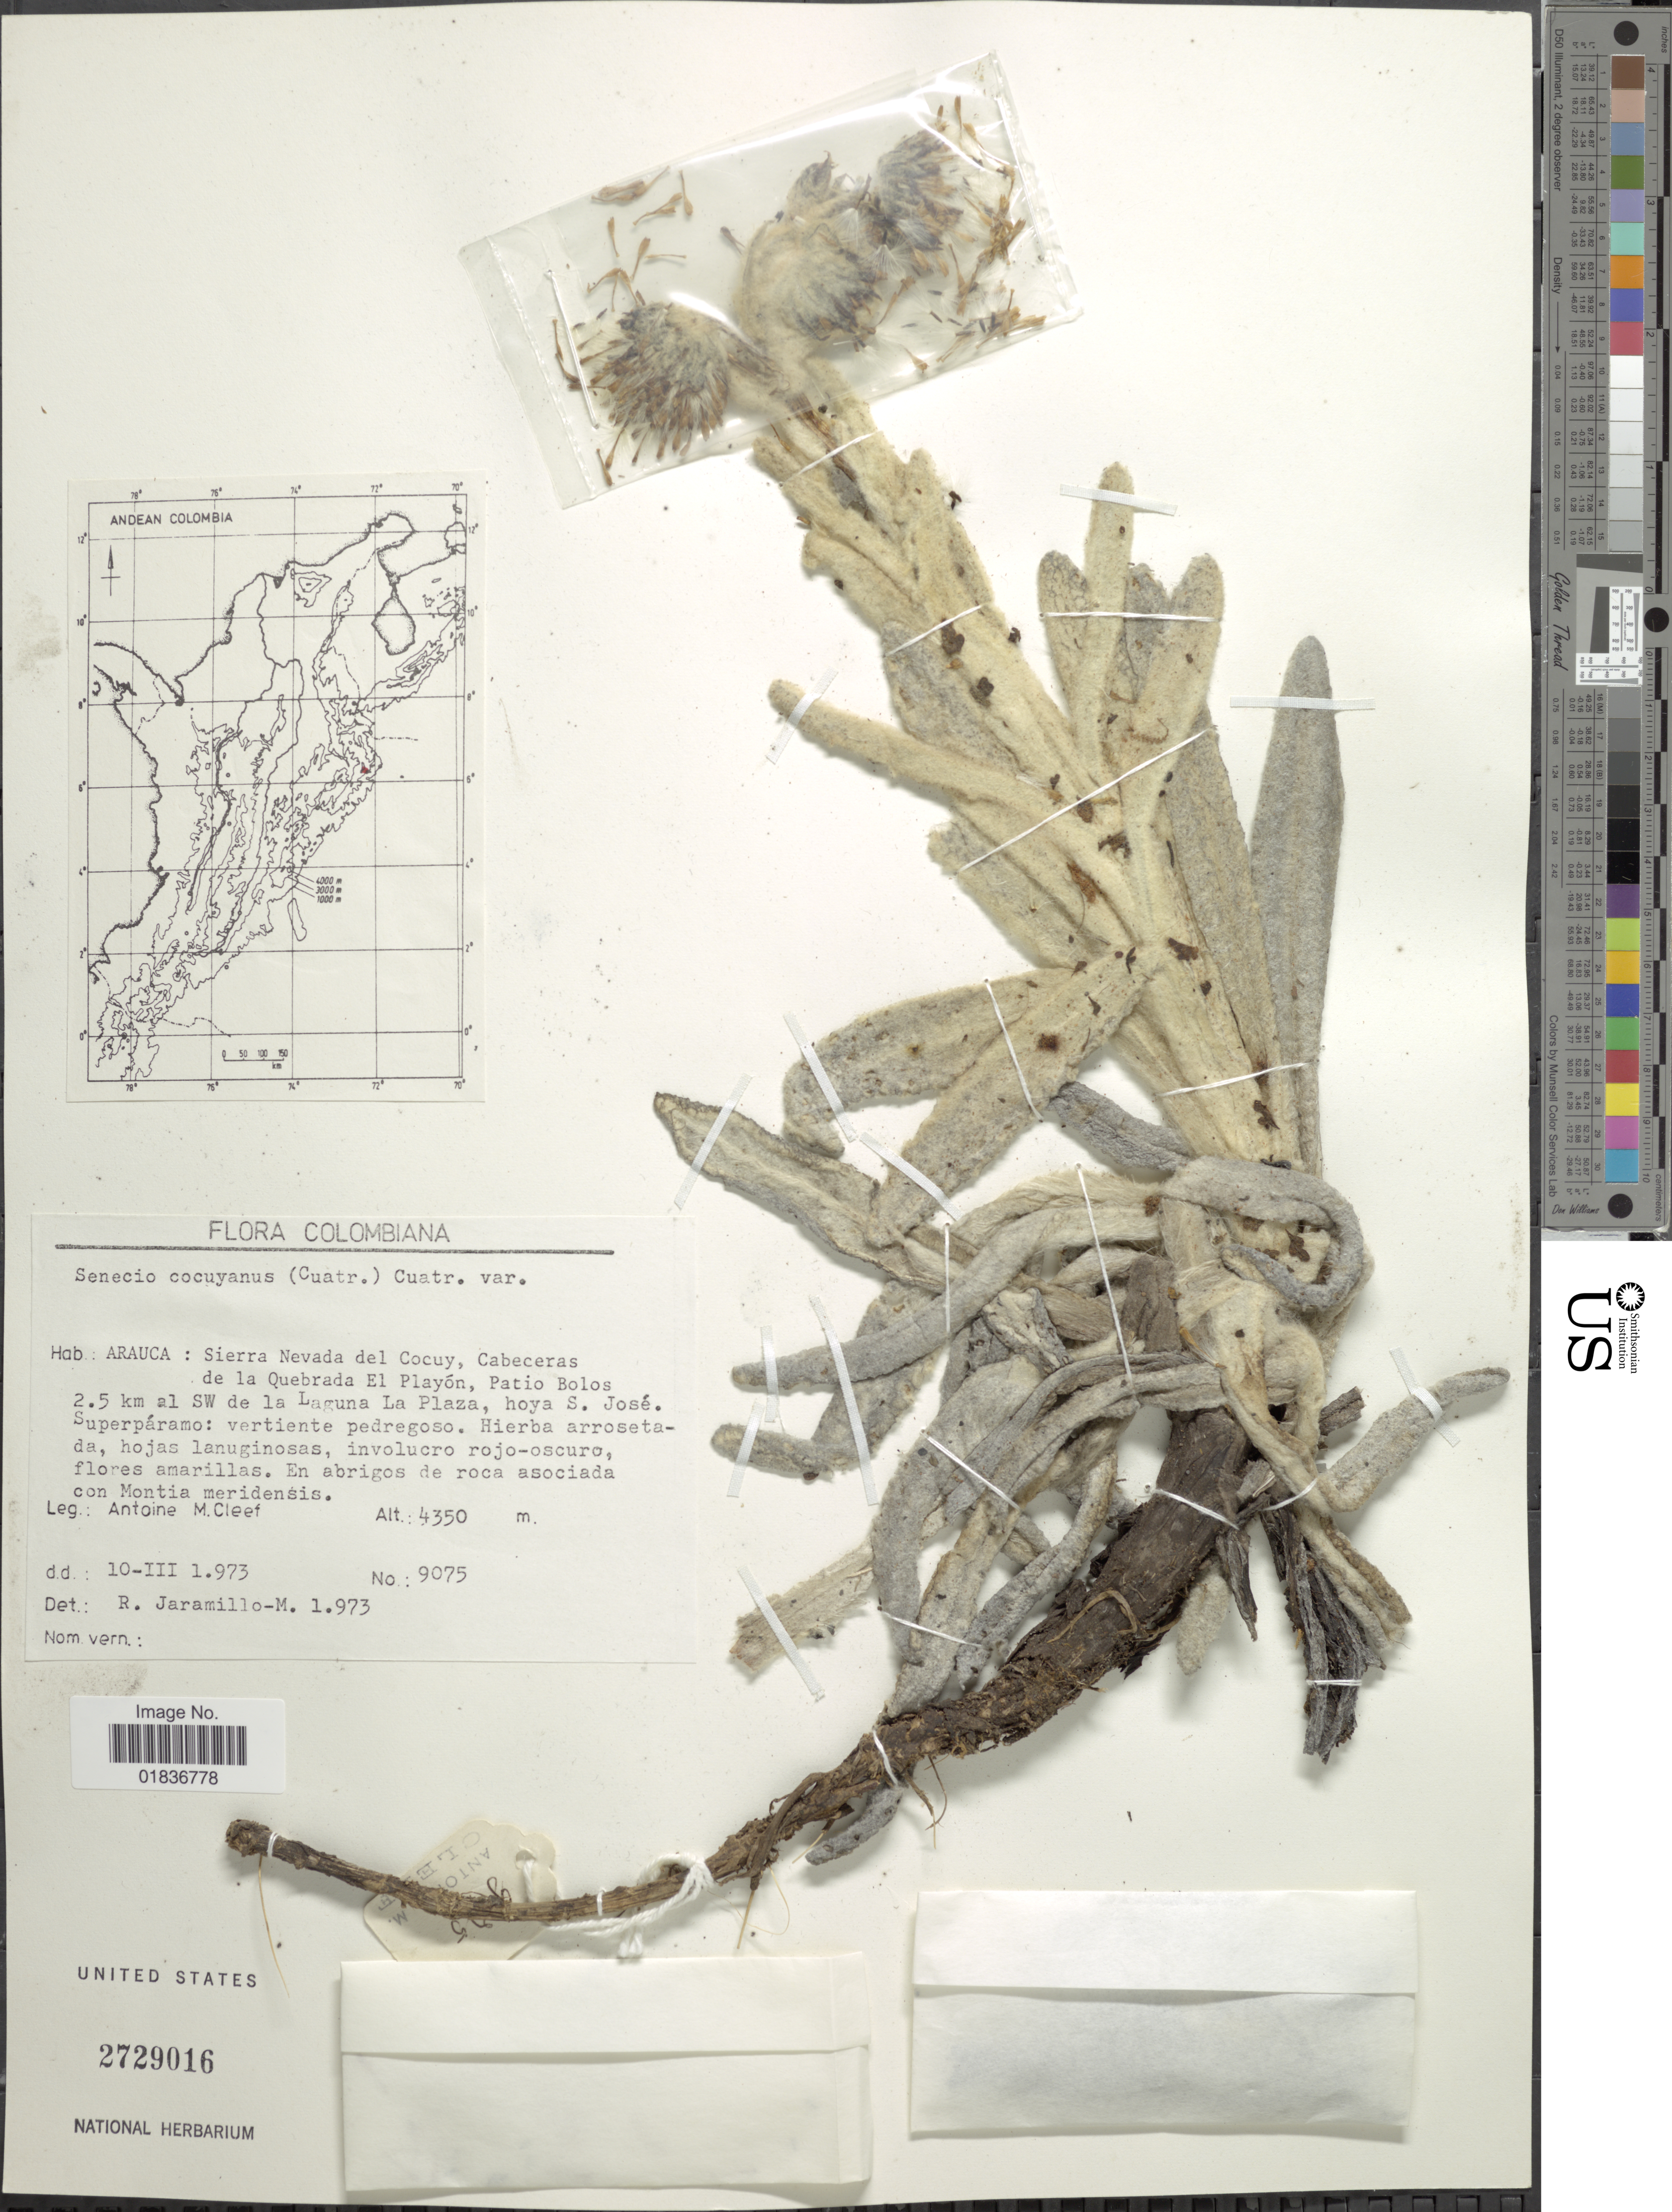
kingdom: Plantae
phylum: Tracheophyta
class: Magnoliopsida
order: Asterales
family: Asteraceae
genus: Senecio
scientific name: Senecio cocuyanus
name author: Cuatrec.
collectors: A. M. Cleef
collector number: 9075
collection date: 1973-03-10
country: Colombia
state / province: Arauca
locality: Arauca: Sierra Nevada del Cocuy, Cabeceras de la Quebrada El Playon, Patio Bolos 2.5 km al SW de la Laguna La Plaza, hoya S. Jose.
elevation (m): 4350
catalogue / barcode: US 2729016